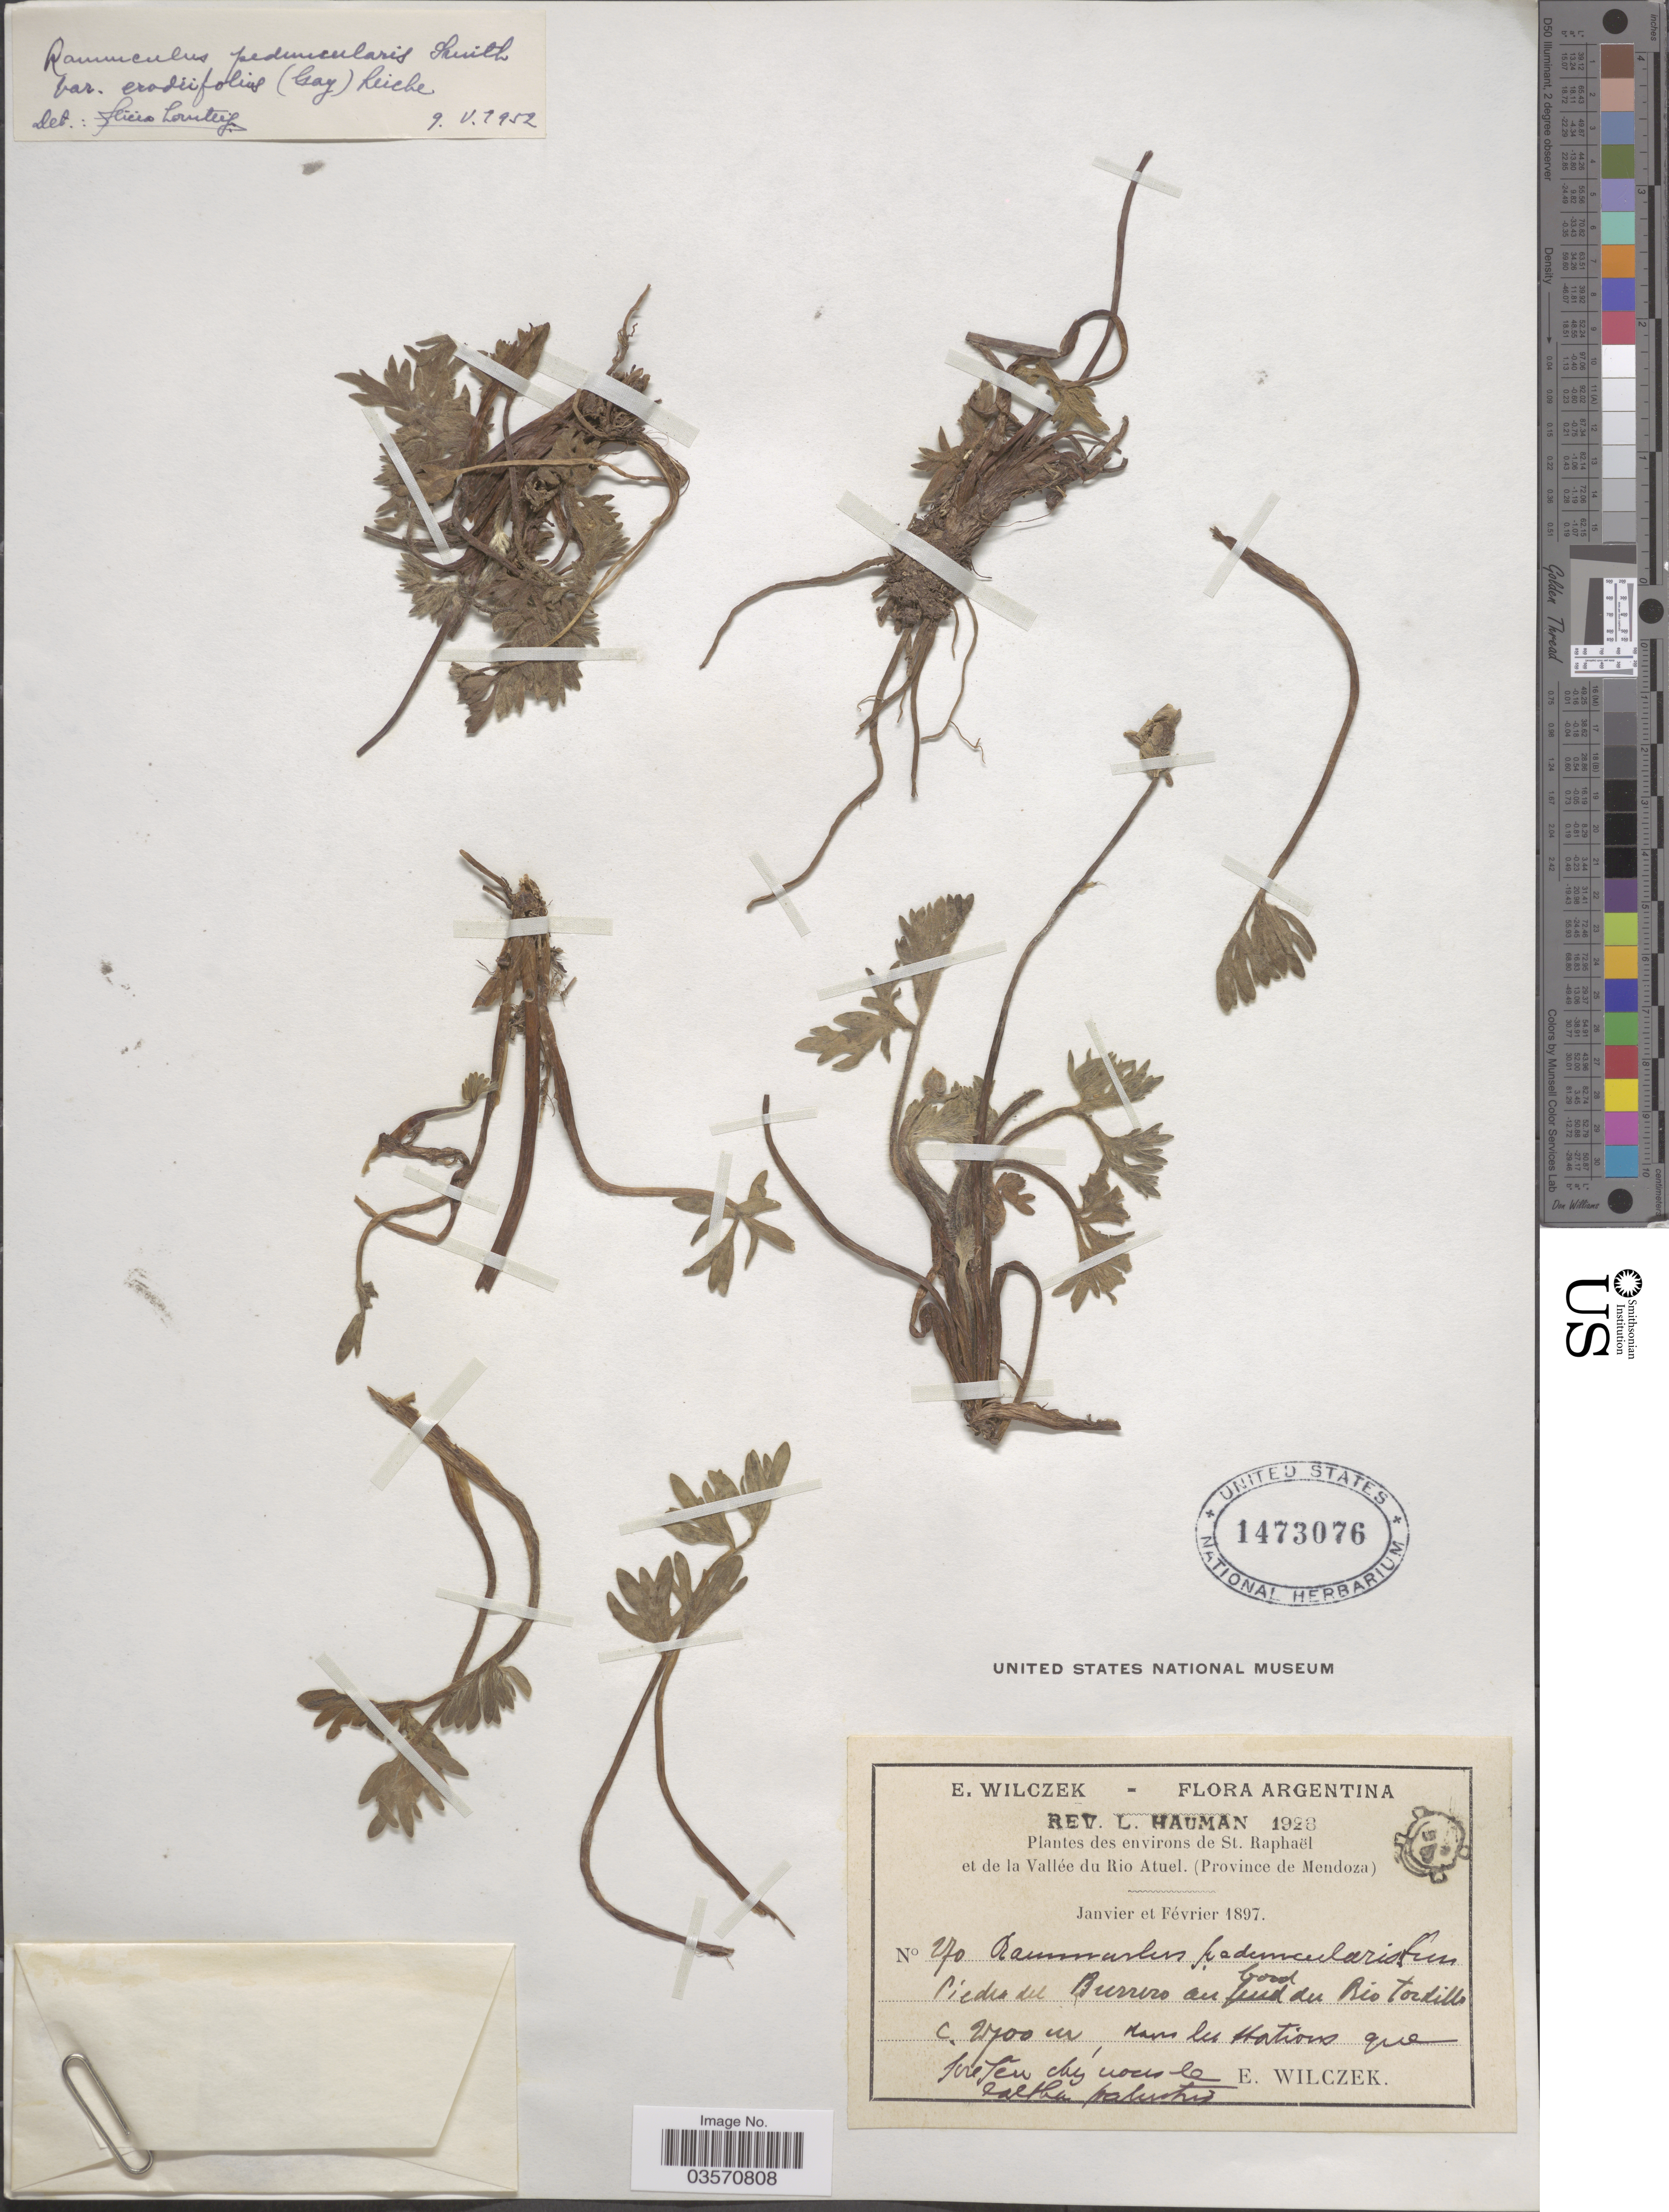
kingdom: Plantae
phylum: Tracheophyta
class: Magnoliopsida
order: Ranunculales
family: Ranunculaceae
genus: Ranunculus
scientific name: Ranunculus peduncularis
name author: Sm.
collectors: E. Wilczek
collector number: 270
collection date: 1897-01/1897-02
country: Argentina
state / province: Mendoza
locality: Environs de St. Raphaël et de ka Vallée du Rio Atuel. Piedra del Burrero au bord au Rio Tordillo.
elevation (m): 2700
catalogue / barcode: US 1473076